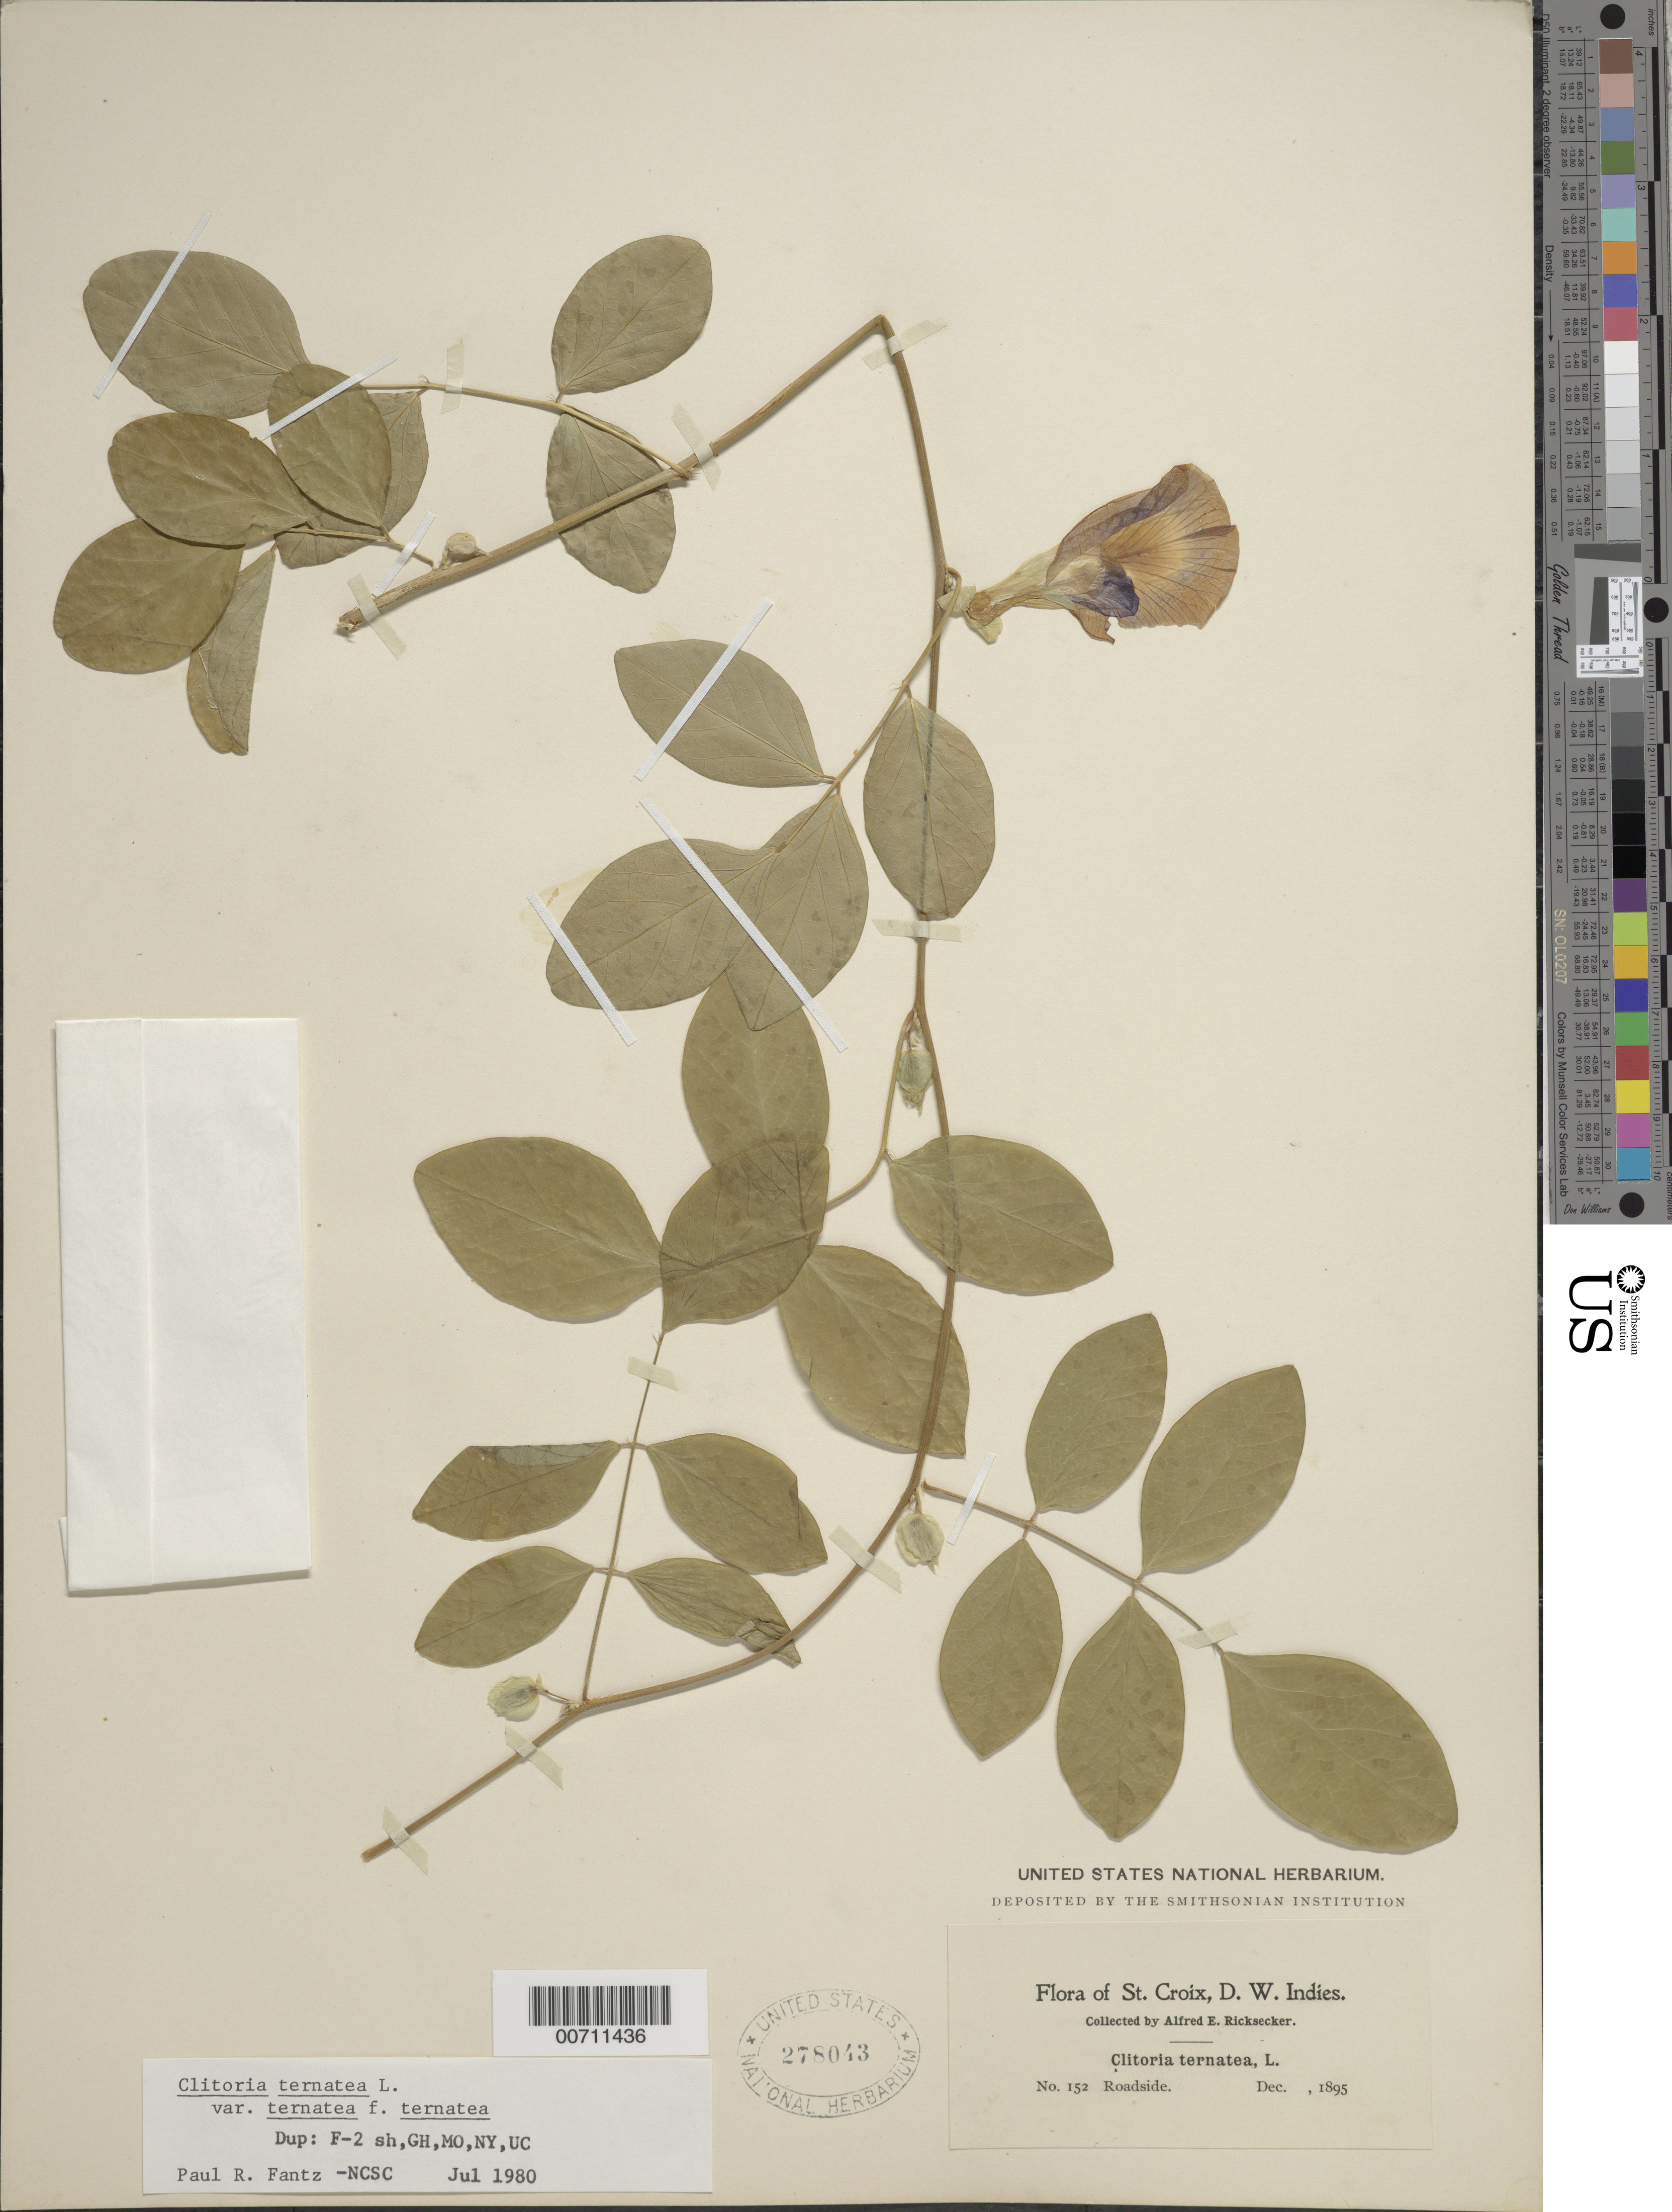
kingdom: Plantae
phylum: Tracheophyta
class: Magnoliopsida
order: Fabales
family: Fabaceae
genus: Clitoria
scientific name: Clitoria ternatea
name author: L.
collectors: A. E. Ricksecker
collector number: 152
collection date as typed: Dec 1895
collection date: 1895-12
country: U.S. Virgin Islands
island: St. Croix Island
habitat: Roadside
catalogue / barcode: US 278043